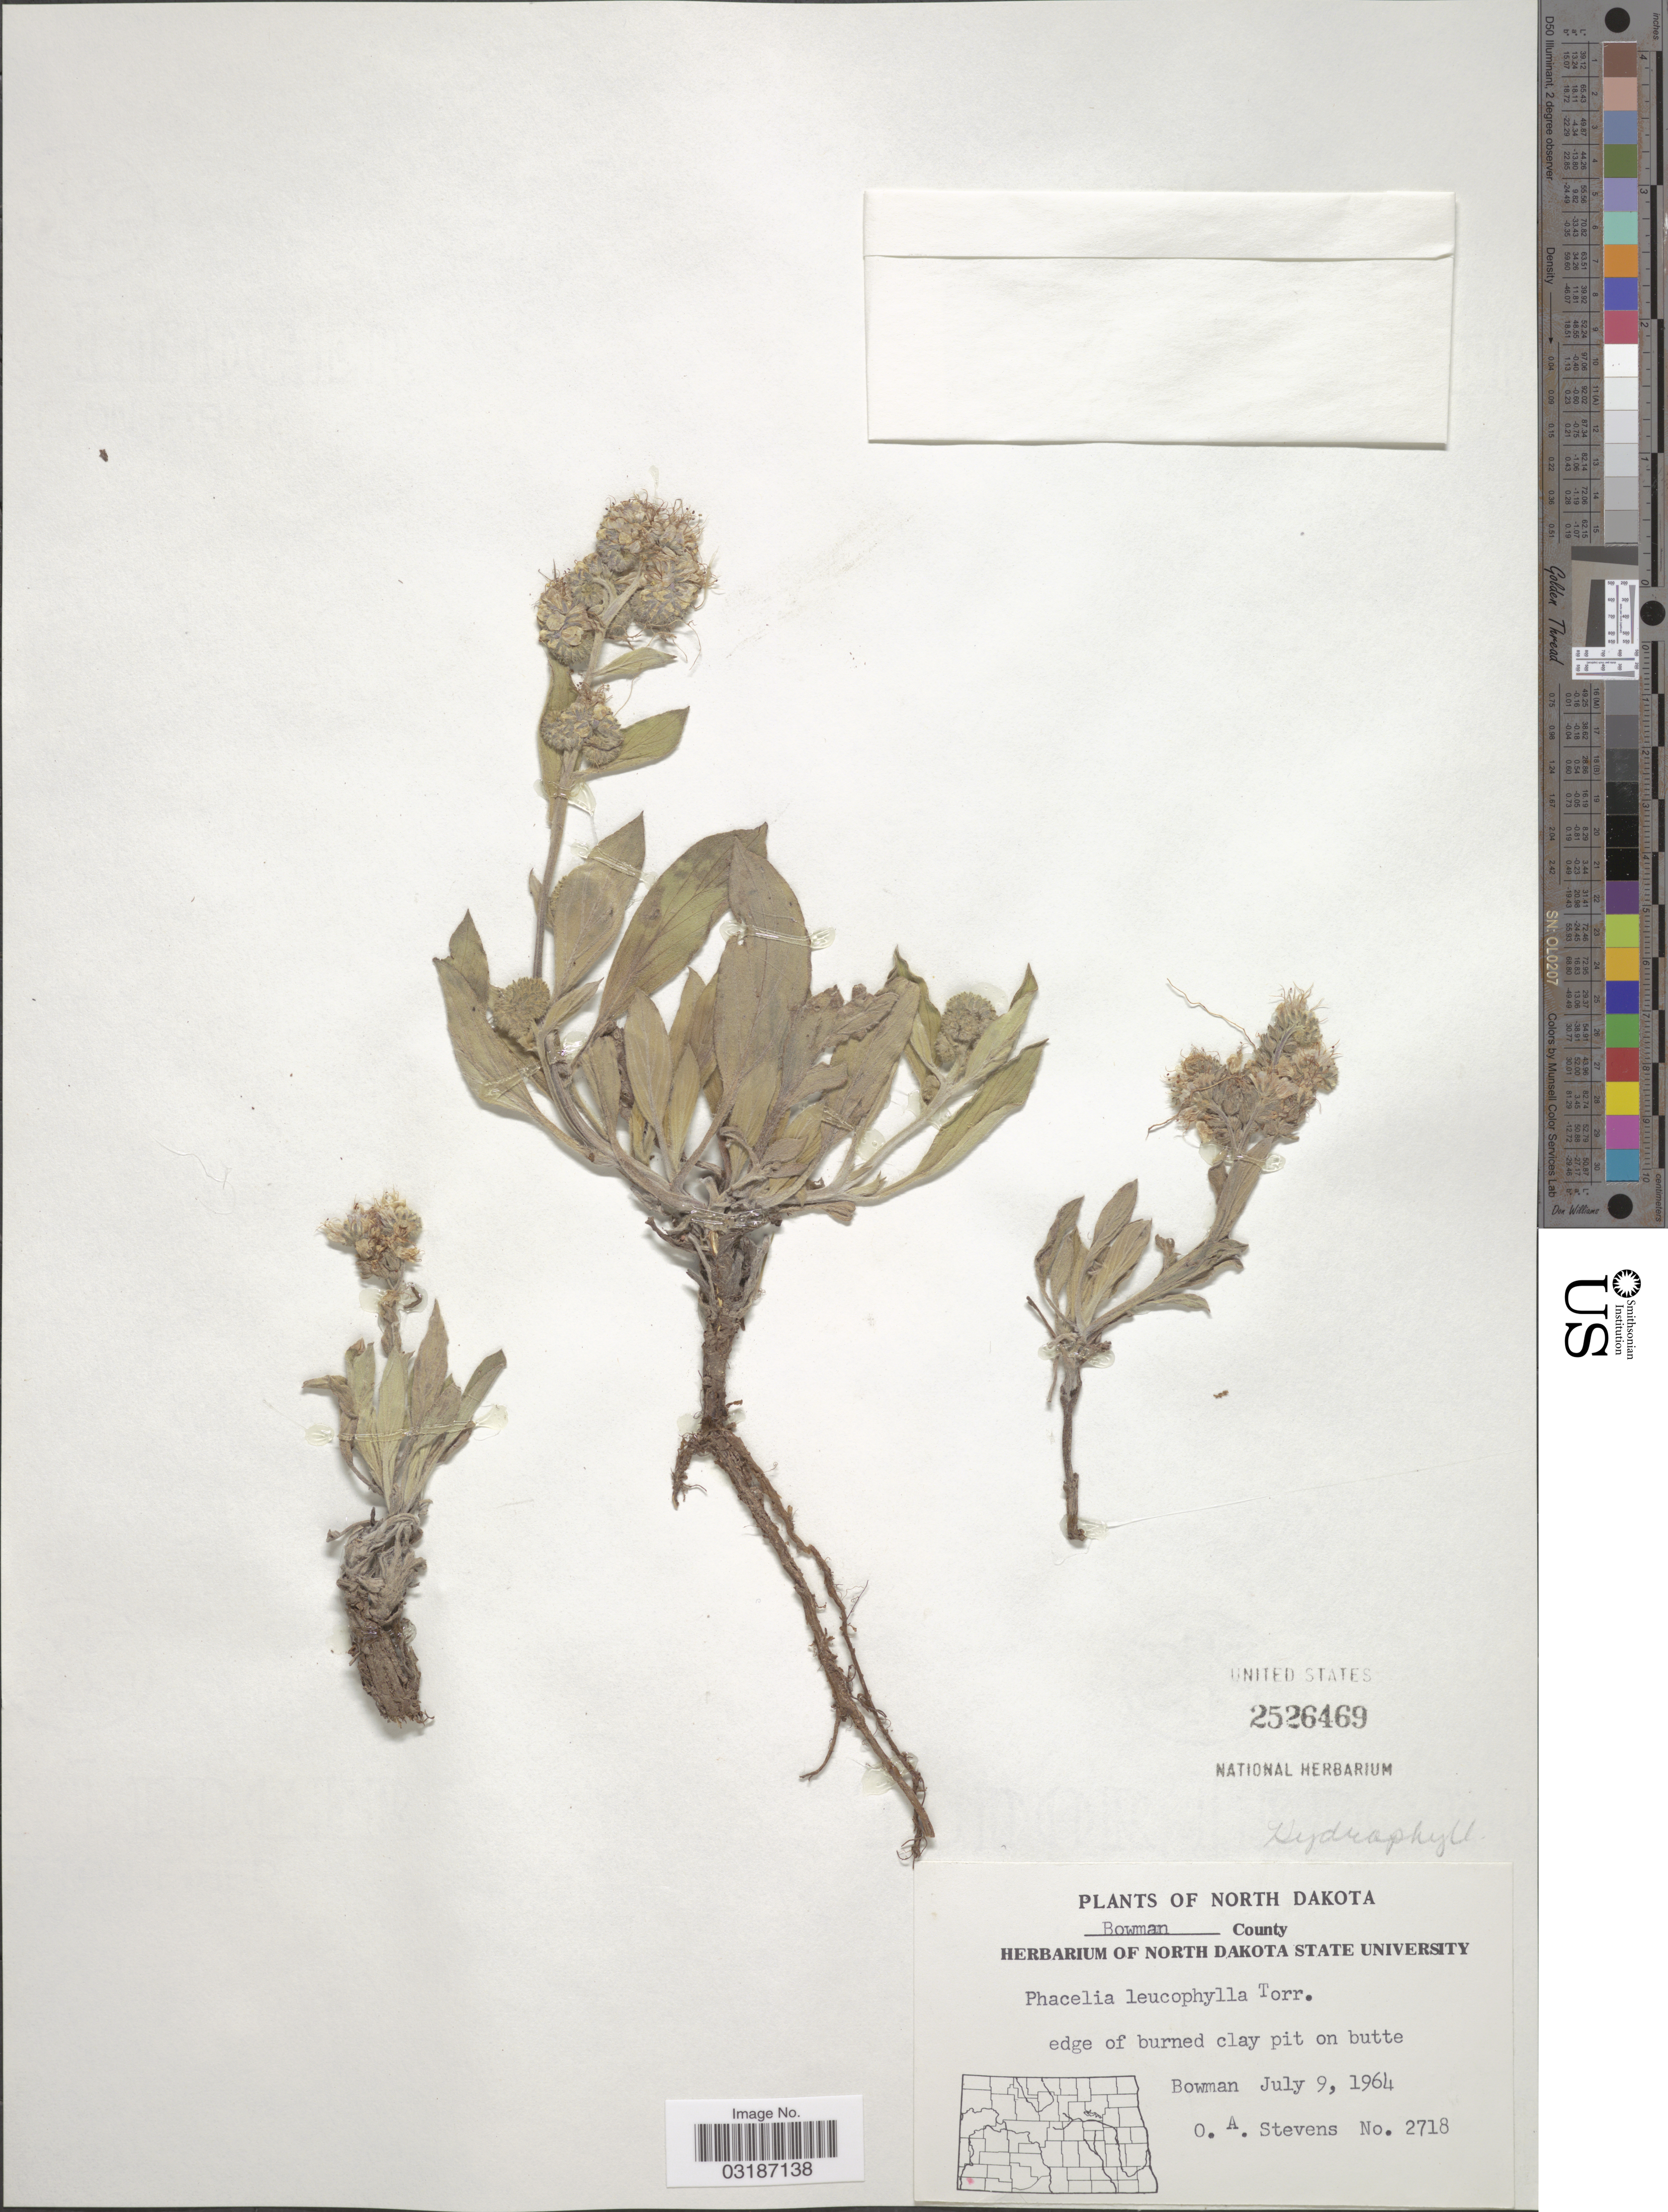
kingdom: Plantae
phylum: Tracheophyta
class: Magnoliopsida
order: Boraginales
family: Hydrophyllaceae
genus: Phacelia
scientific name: Phacelia leucophylla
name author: Torr.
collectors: O. A. Stevens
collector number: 2718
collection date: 1964-07-09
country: United States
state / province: North Dakota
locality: Bowman County, Bowman.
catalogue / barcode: US 2526469